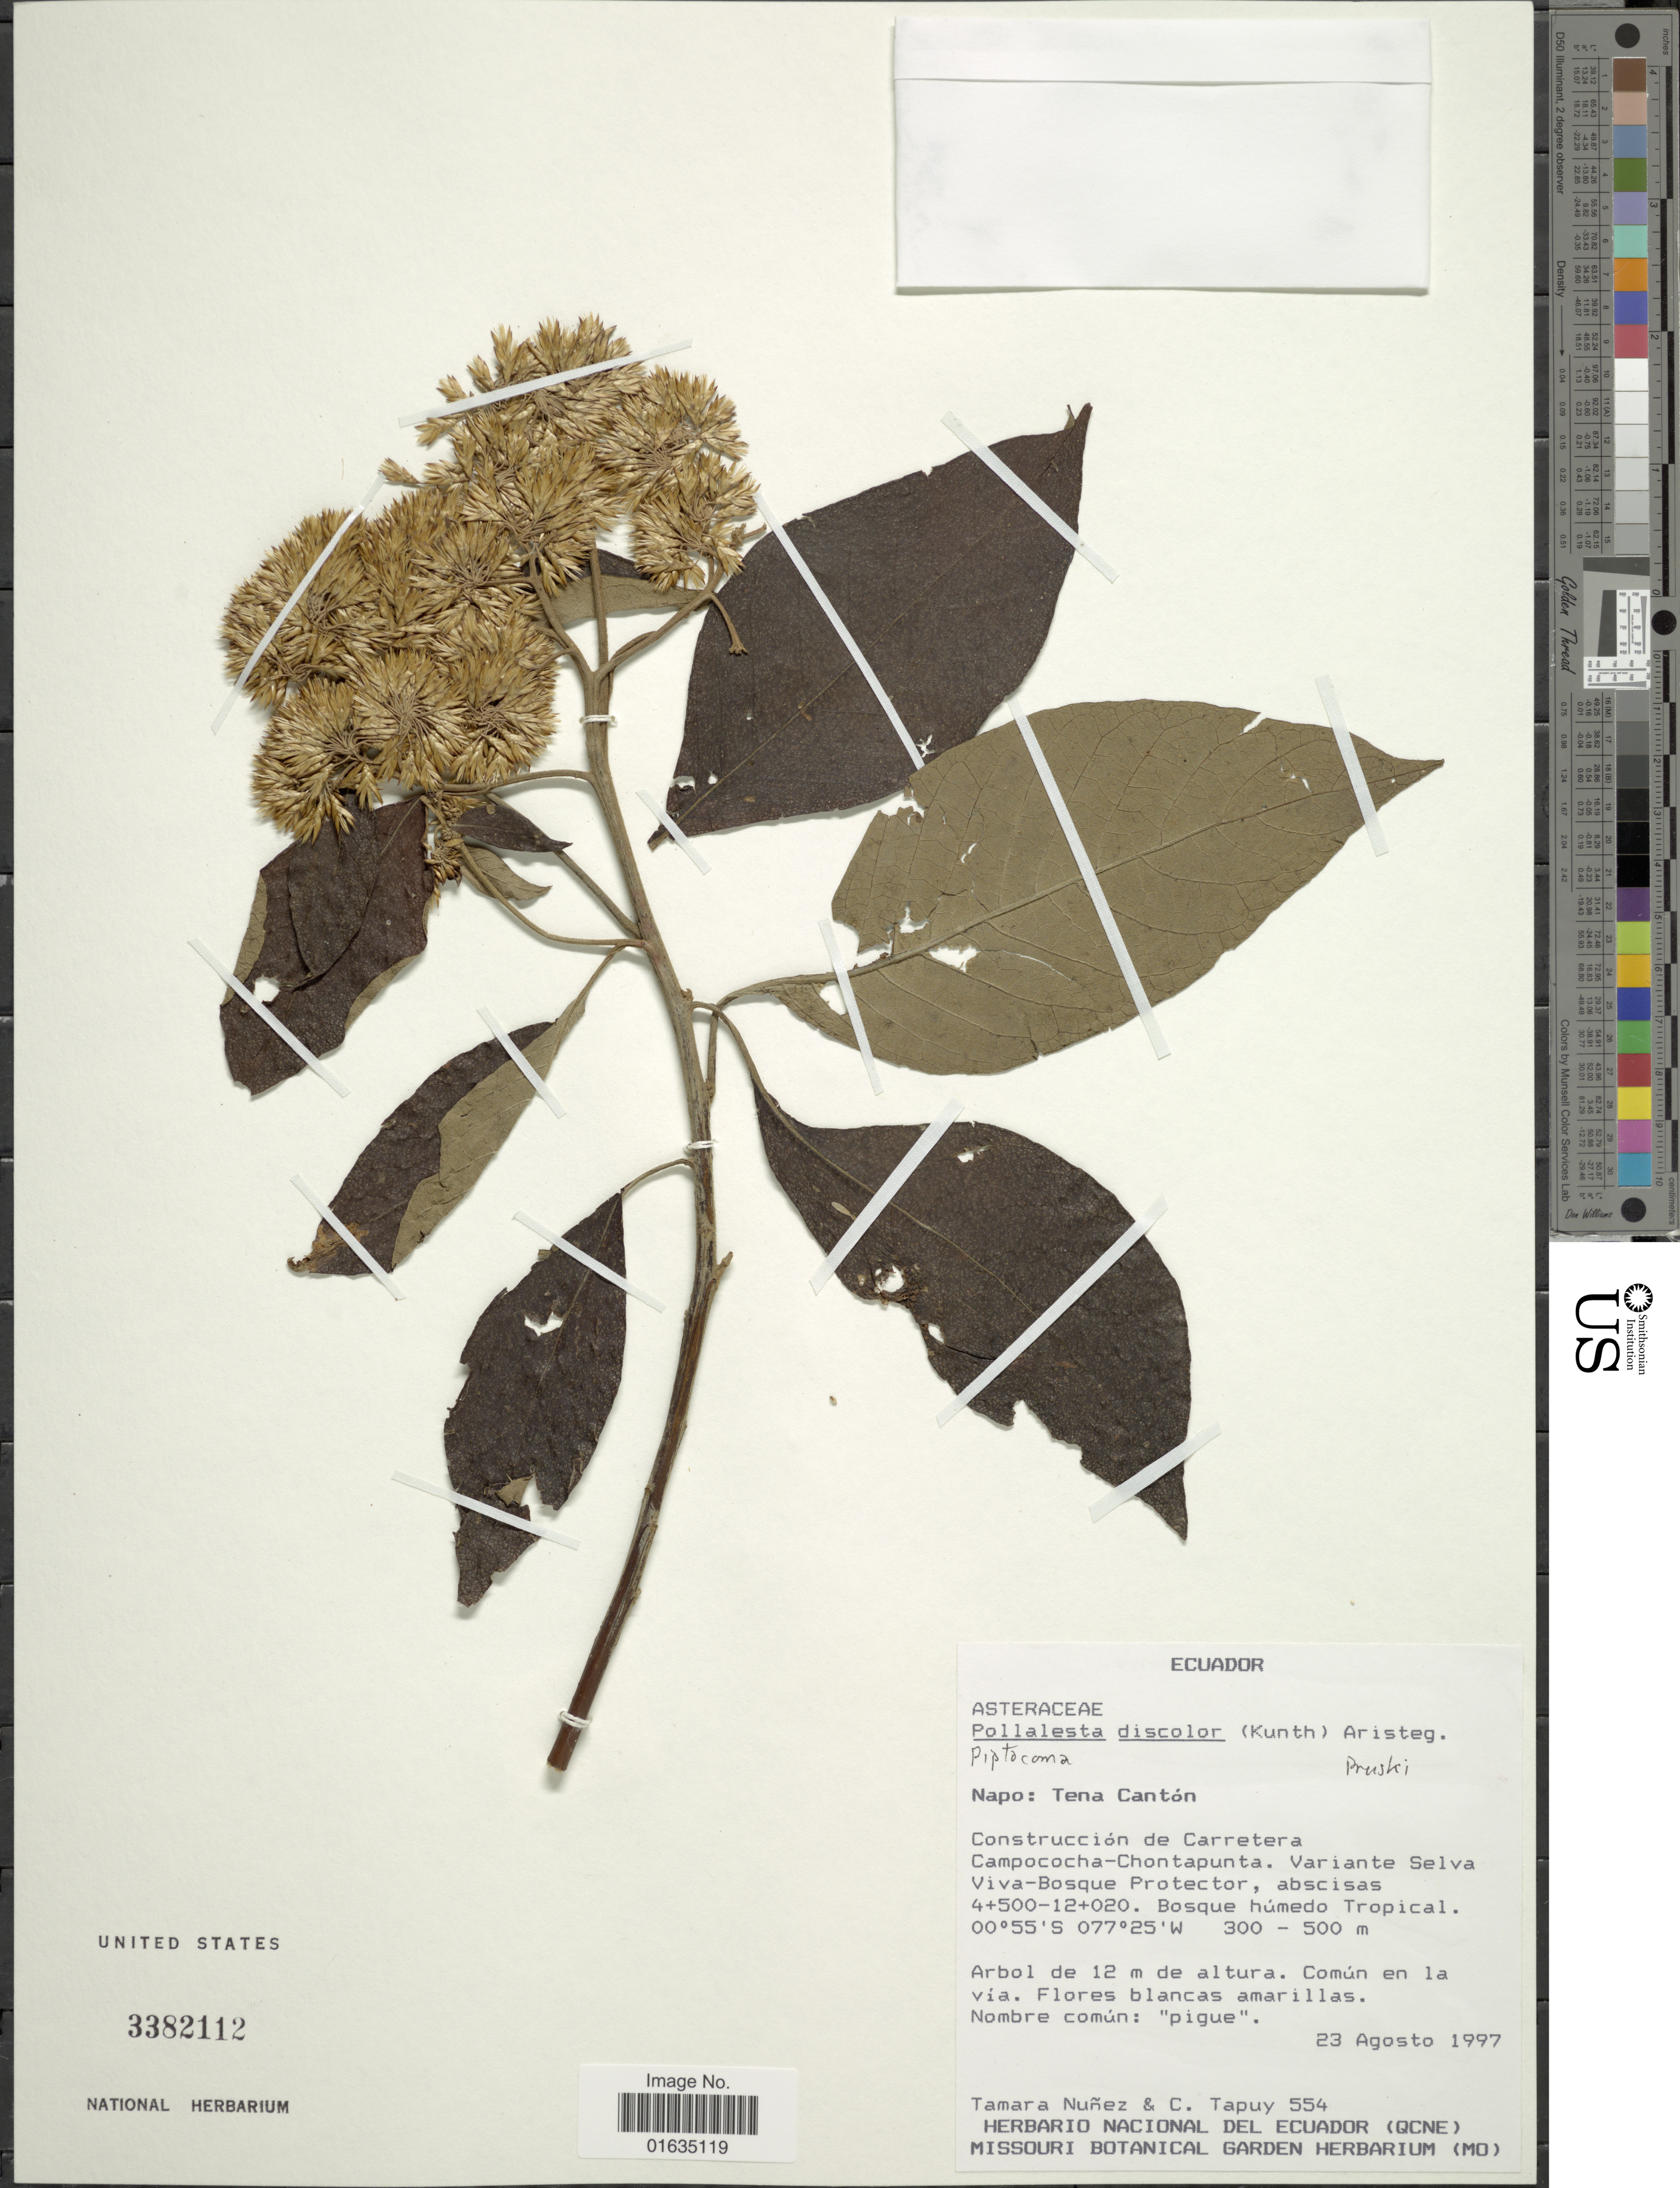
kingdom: Plantae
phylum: Tracheophyta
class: Magnoliopsida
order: Asterales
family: Asteraceae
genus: Pollalesta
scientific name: Pollalesta discolor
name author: (Kunth) Aristeg.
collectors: T. Núñez & C. Tapuy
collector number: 554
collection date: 1997-08-23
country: Ecuador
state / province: Napo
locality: Tena Canton, Construccion de Carretera, Campococha-Chontapunta, Variante Selva Viva-Bosque Protector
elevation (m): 300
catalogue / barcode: US 3382112